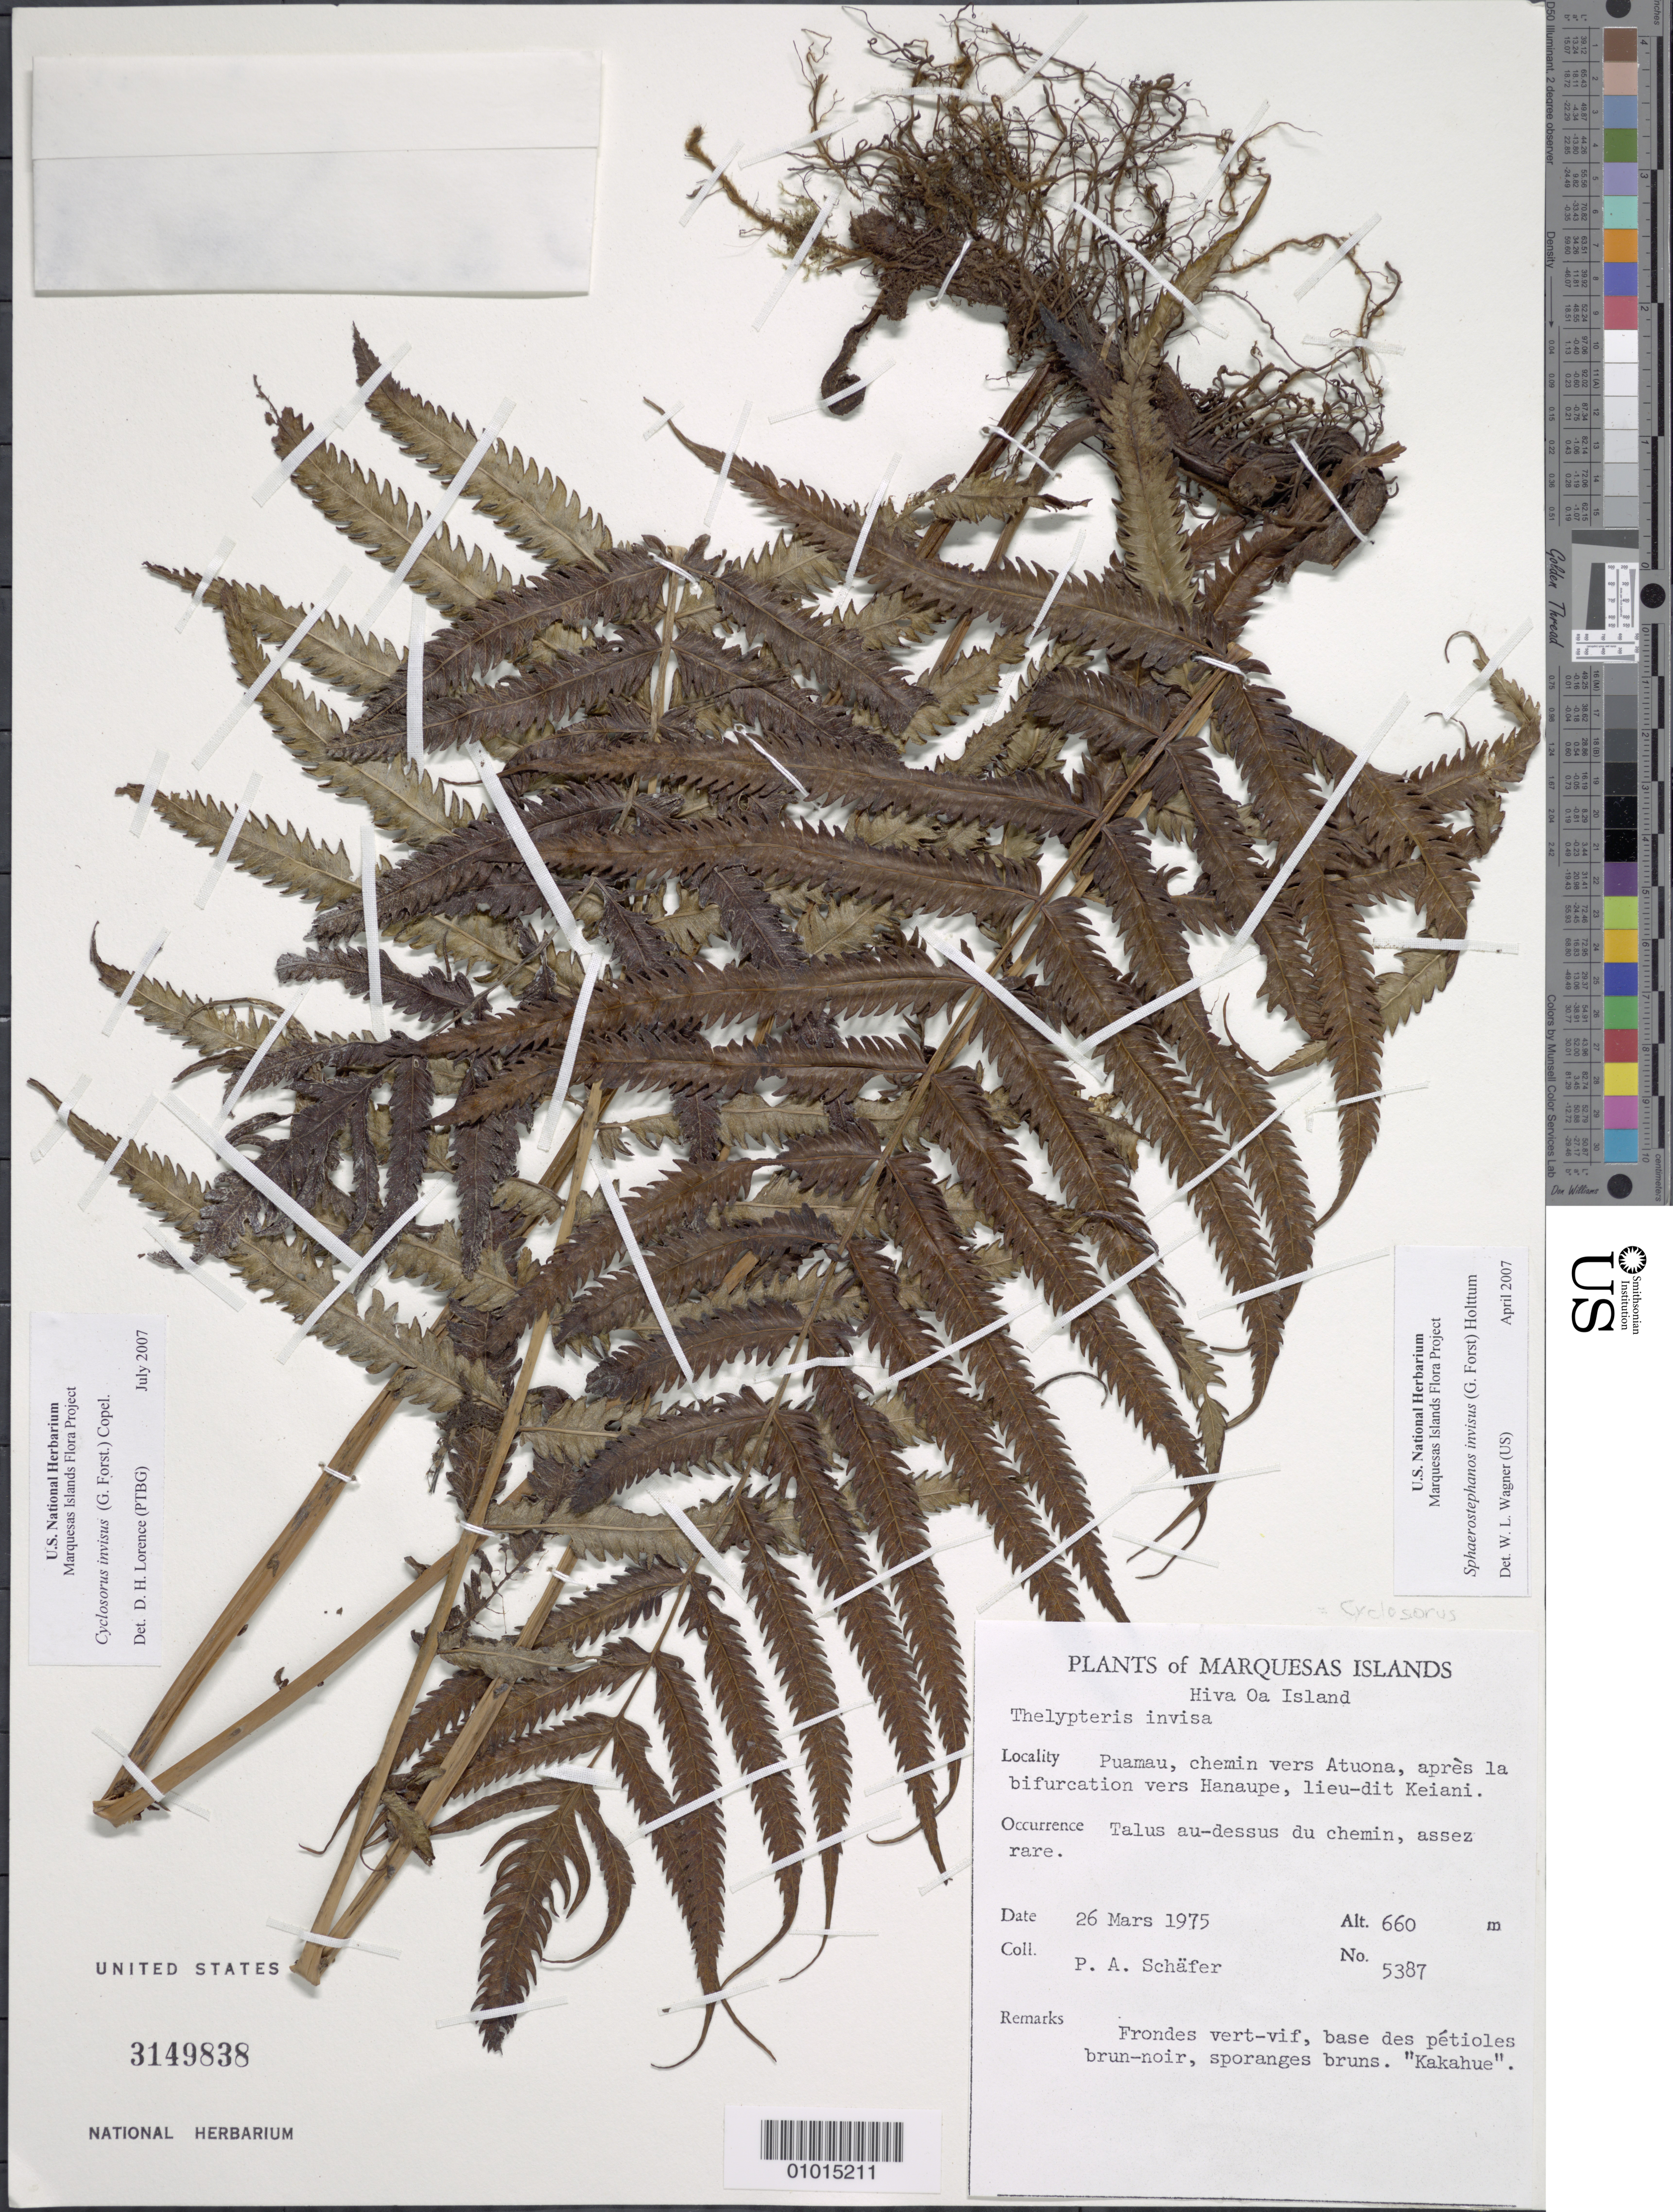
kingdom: Plantae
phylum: Tracheophyta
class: Polypodiopsida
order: Polypodiales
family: Thelypteridaceae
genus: Pneumatopteris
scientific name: Pneumatopteris florencei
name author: (A.R. Sm. & Lorence) A.R. Sm. & Lorence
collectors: P. A. Schäfer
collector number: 5387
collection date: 1975-03-26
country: French Polynesia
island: Hiva Oa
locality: Puamau, chemin vers Atuona, après la bifucation vers Hanaupe, lieu-dit Keiani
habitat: Talus au-dessus du chemin; assez rare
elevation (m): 660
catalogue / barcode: US 3149838